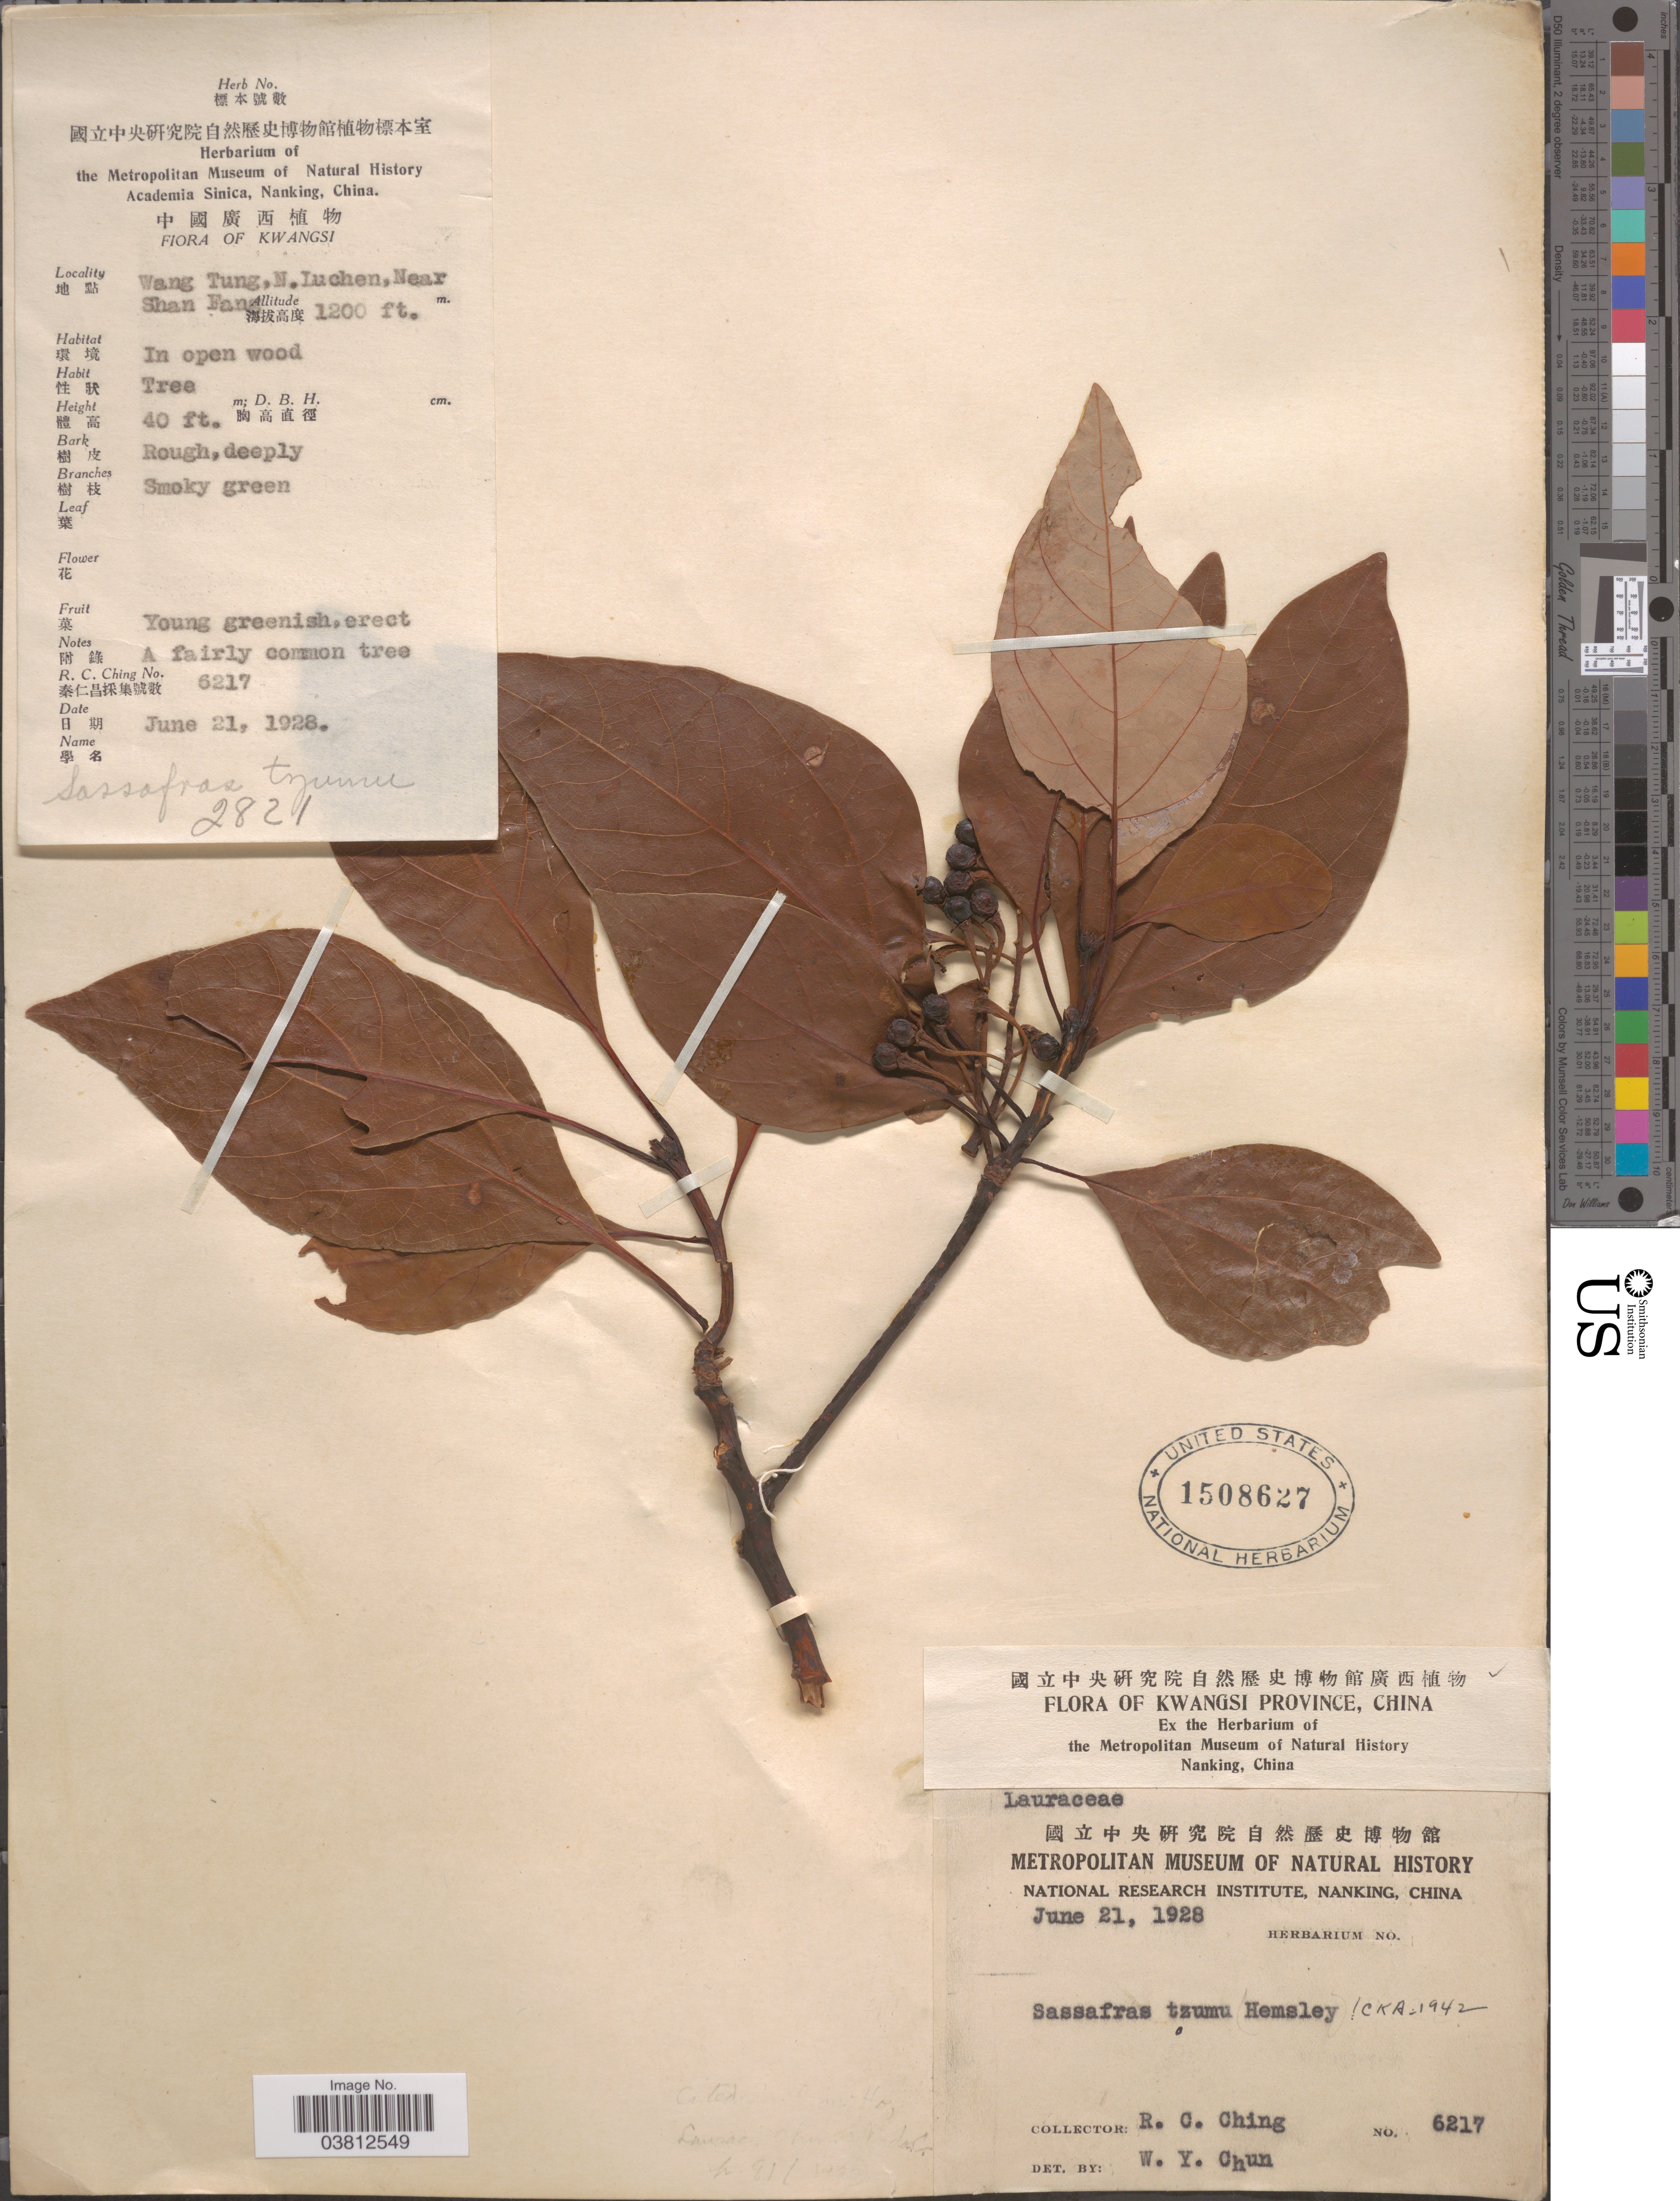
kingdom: Plantae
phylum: Tracheophyta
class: Magnoliopsida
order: Laurales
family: Lauraceae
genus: Sassafras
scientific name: Sassafras tzumu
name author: (Hemsl.) Hemsl.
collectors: R. C. Ching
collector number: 6217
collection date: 1928-06-21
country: China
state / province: Guangxi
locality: Kwangsi Province. Wang Tung, N. Luchen, Near Shan Fan.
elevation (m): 366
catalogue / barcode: US 1508627